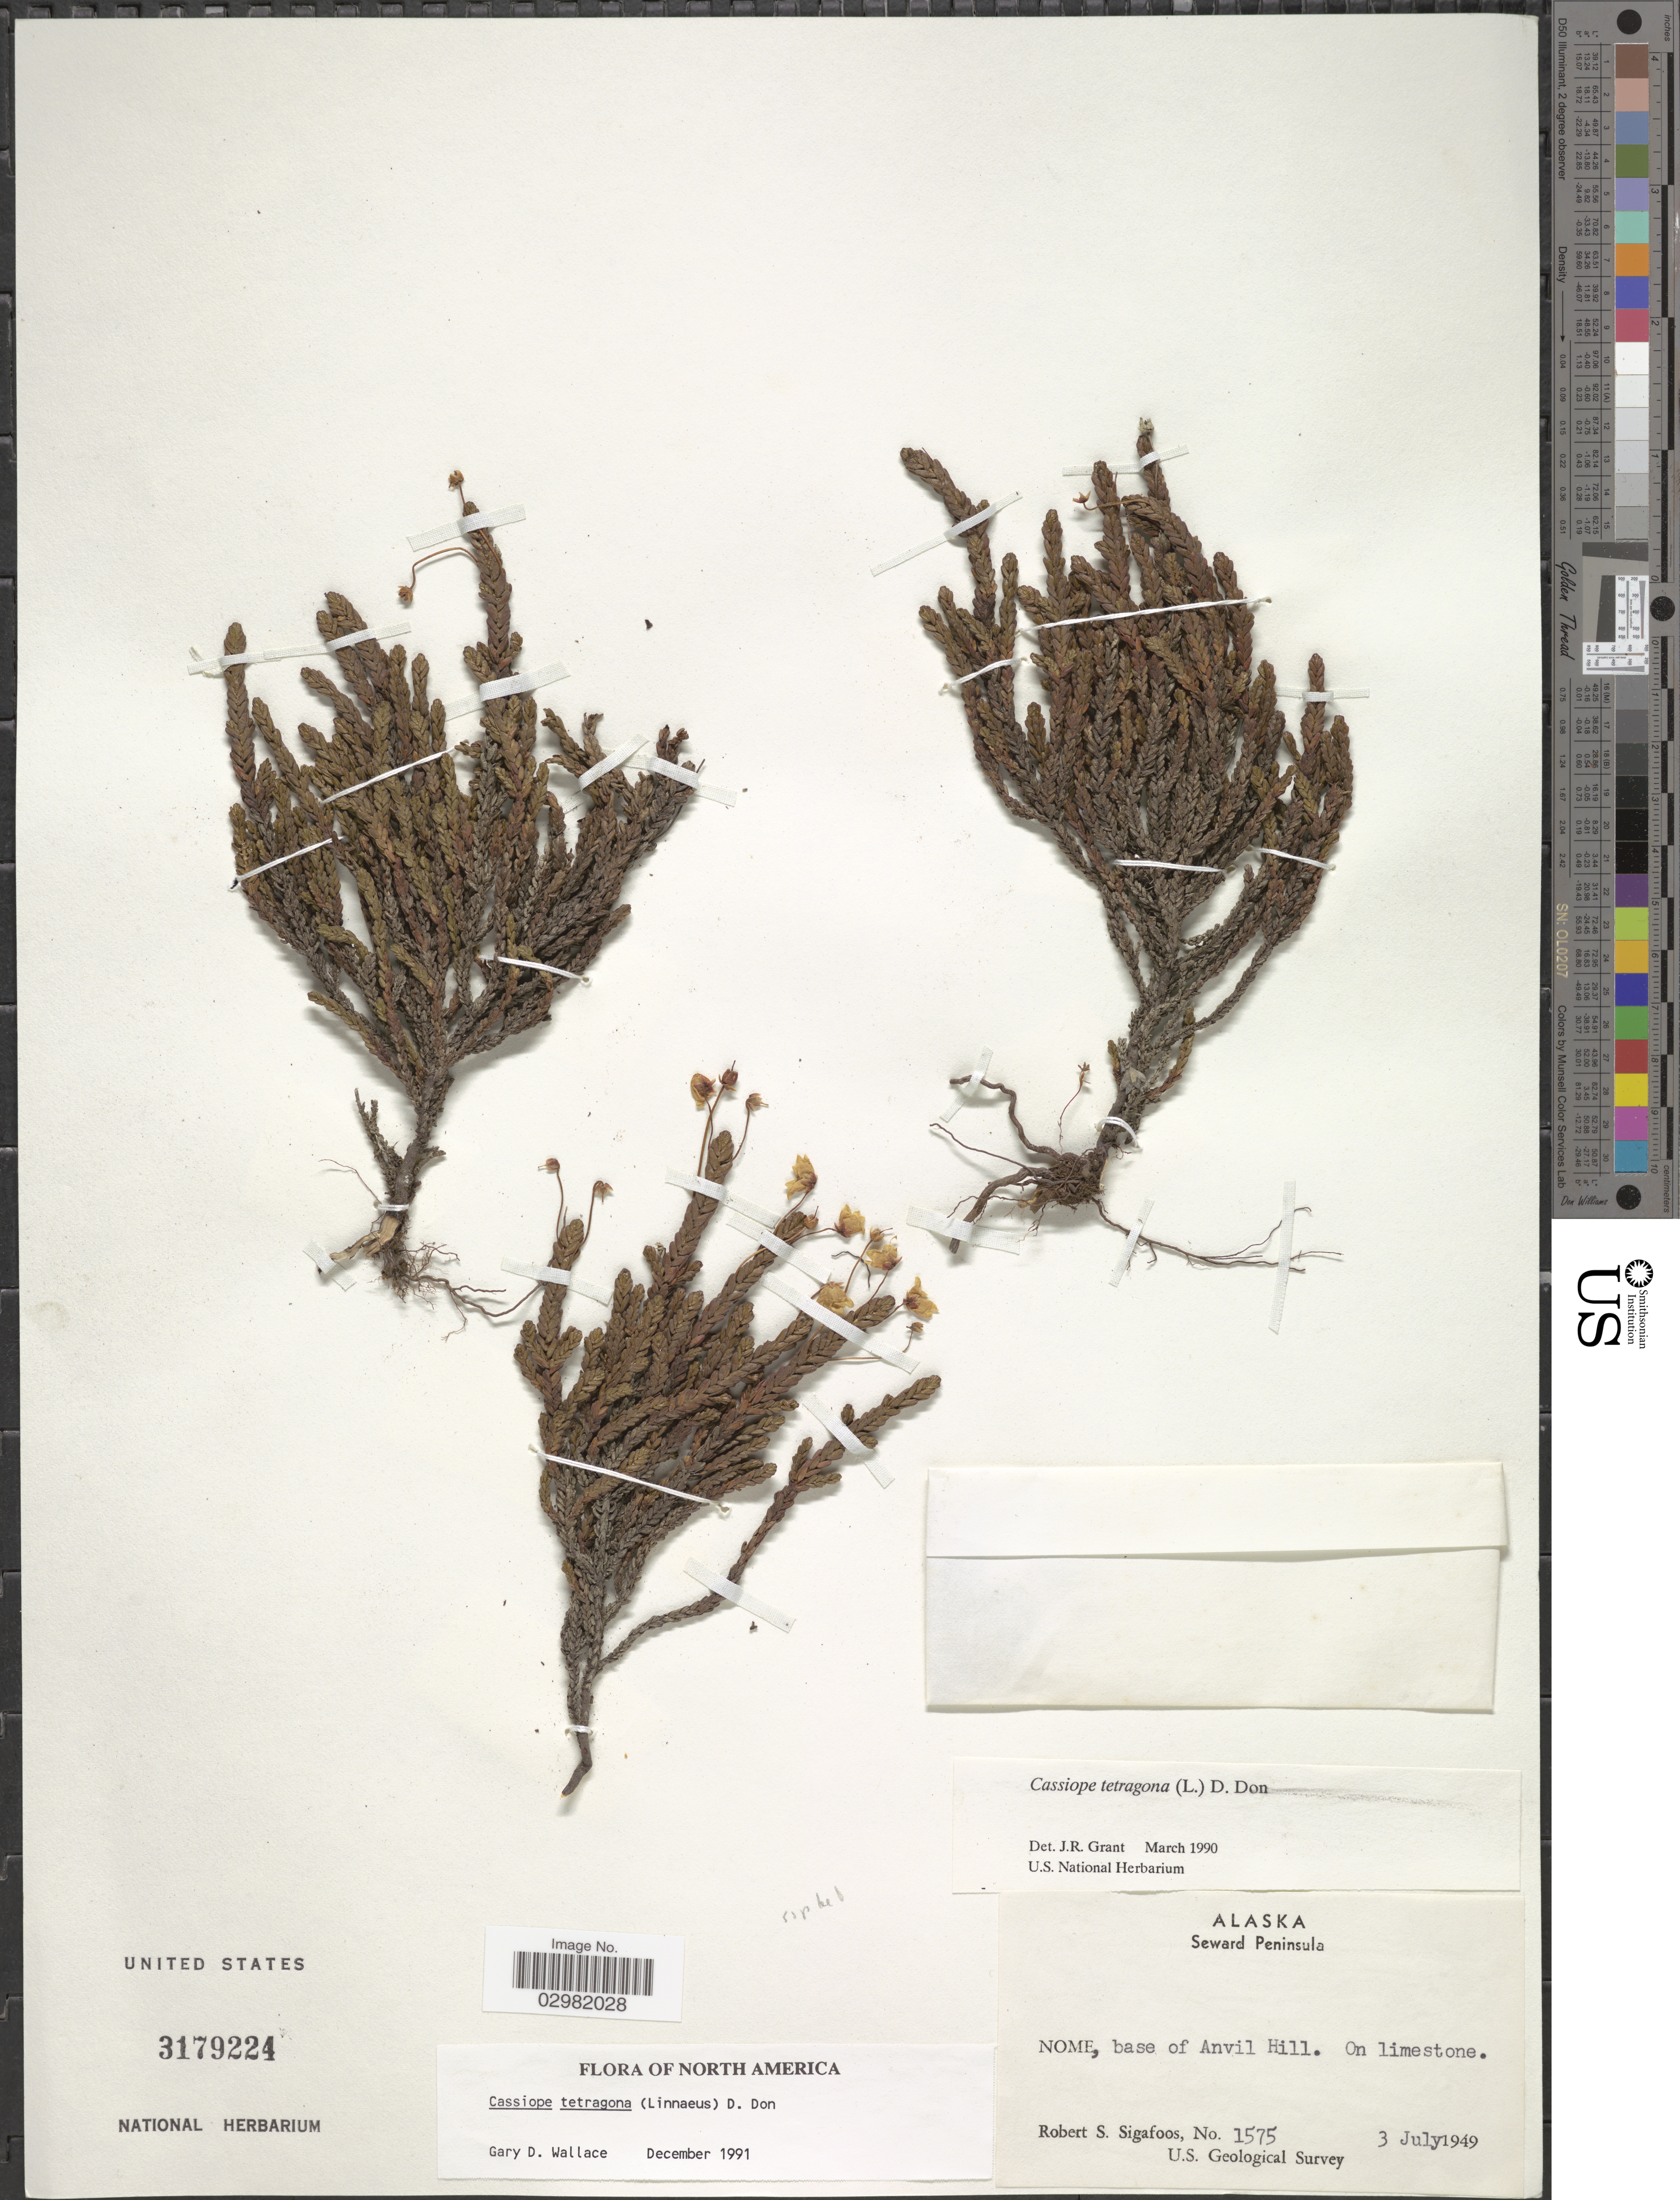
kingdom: Plantae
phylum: Tracheophyta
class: Magnoliopsida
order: Ericales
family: Ericaceae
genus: Cassiope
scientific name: Cassiope tetragona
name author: (L.) D. Don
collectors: R. Sigafoos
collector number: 1575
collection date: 1949-07-03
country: United States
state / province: Alaska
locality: Nome, base of Anvil Hill. Seward Peninsula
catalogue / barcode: US 3179224